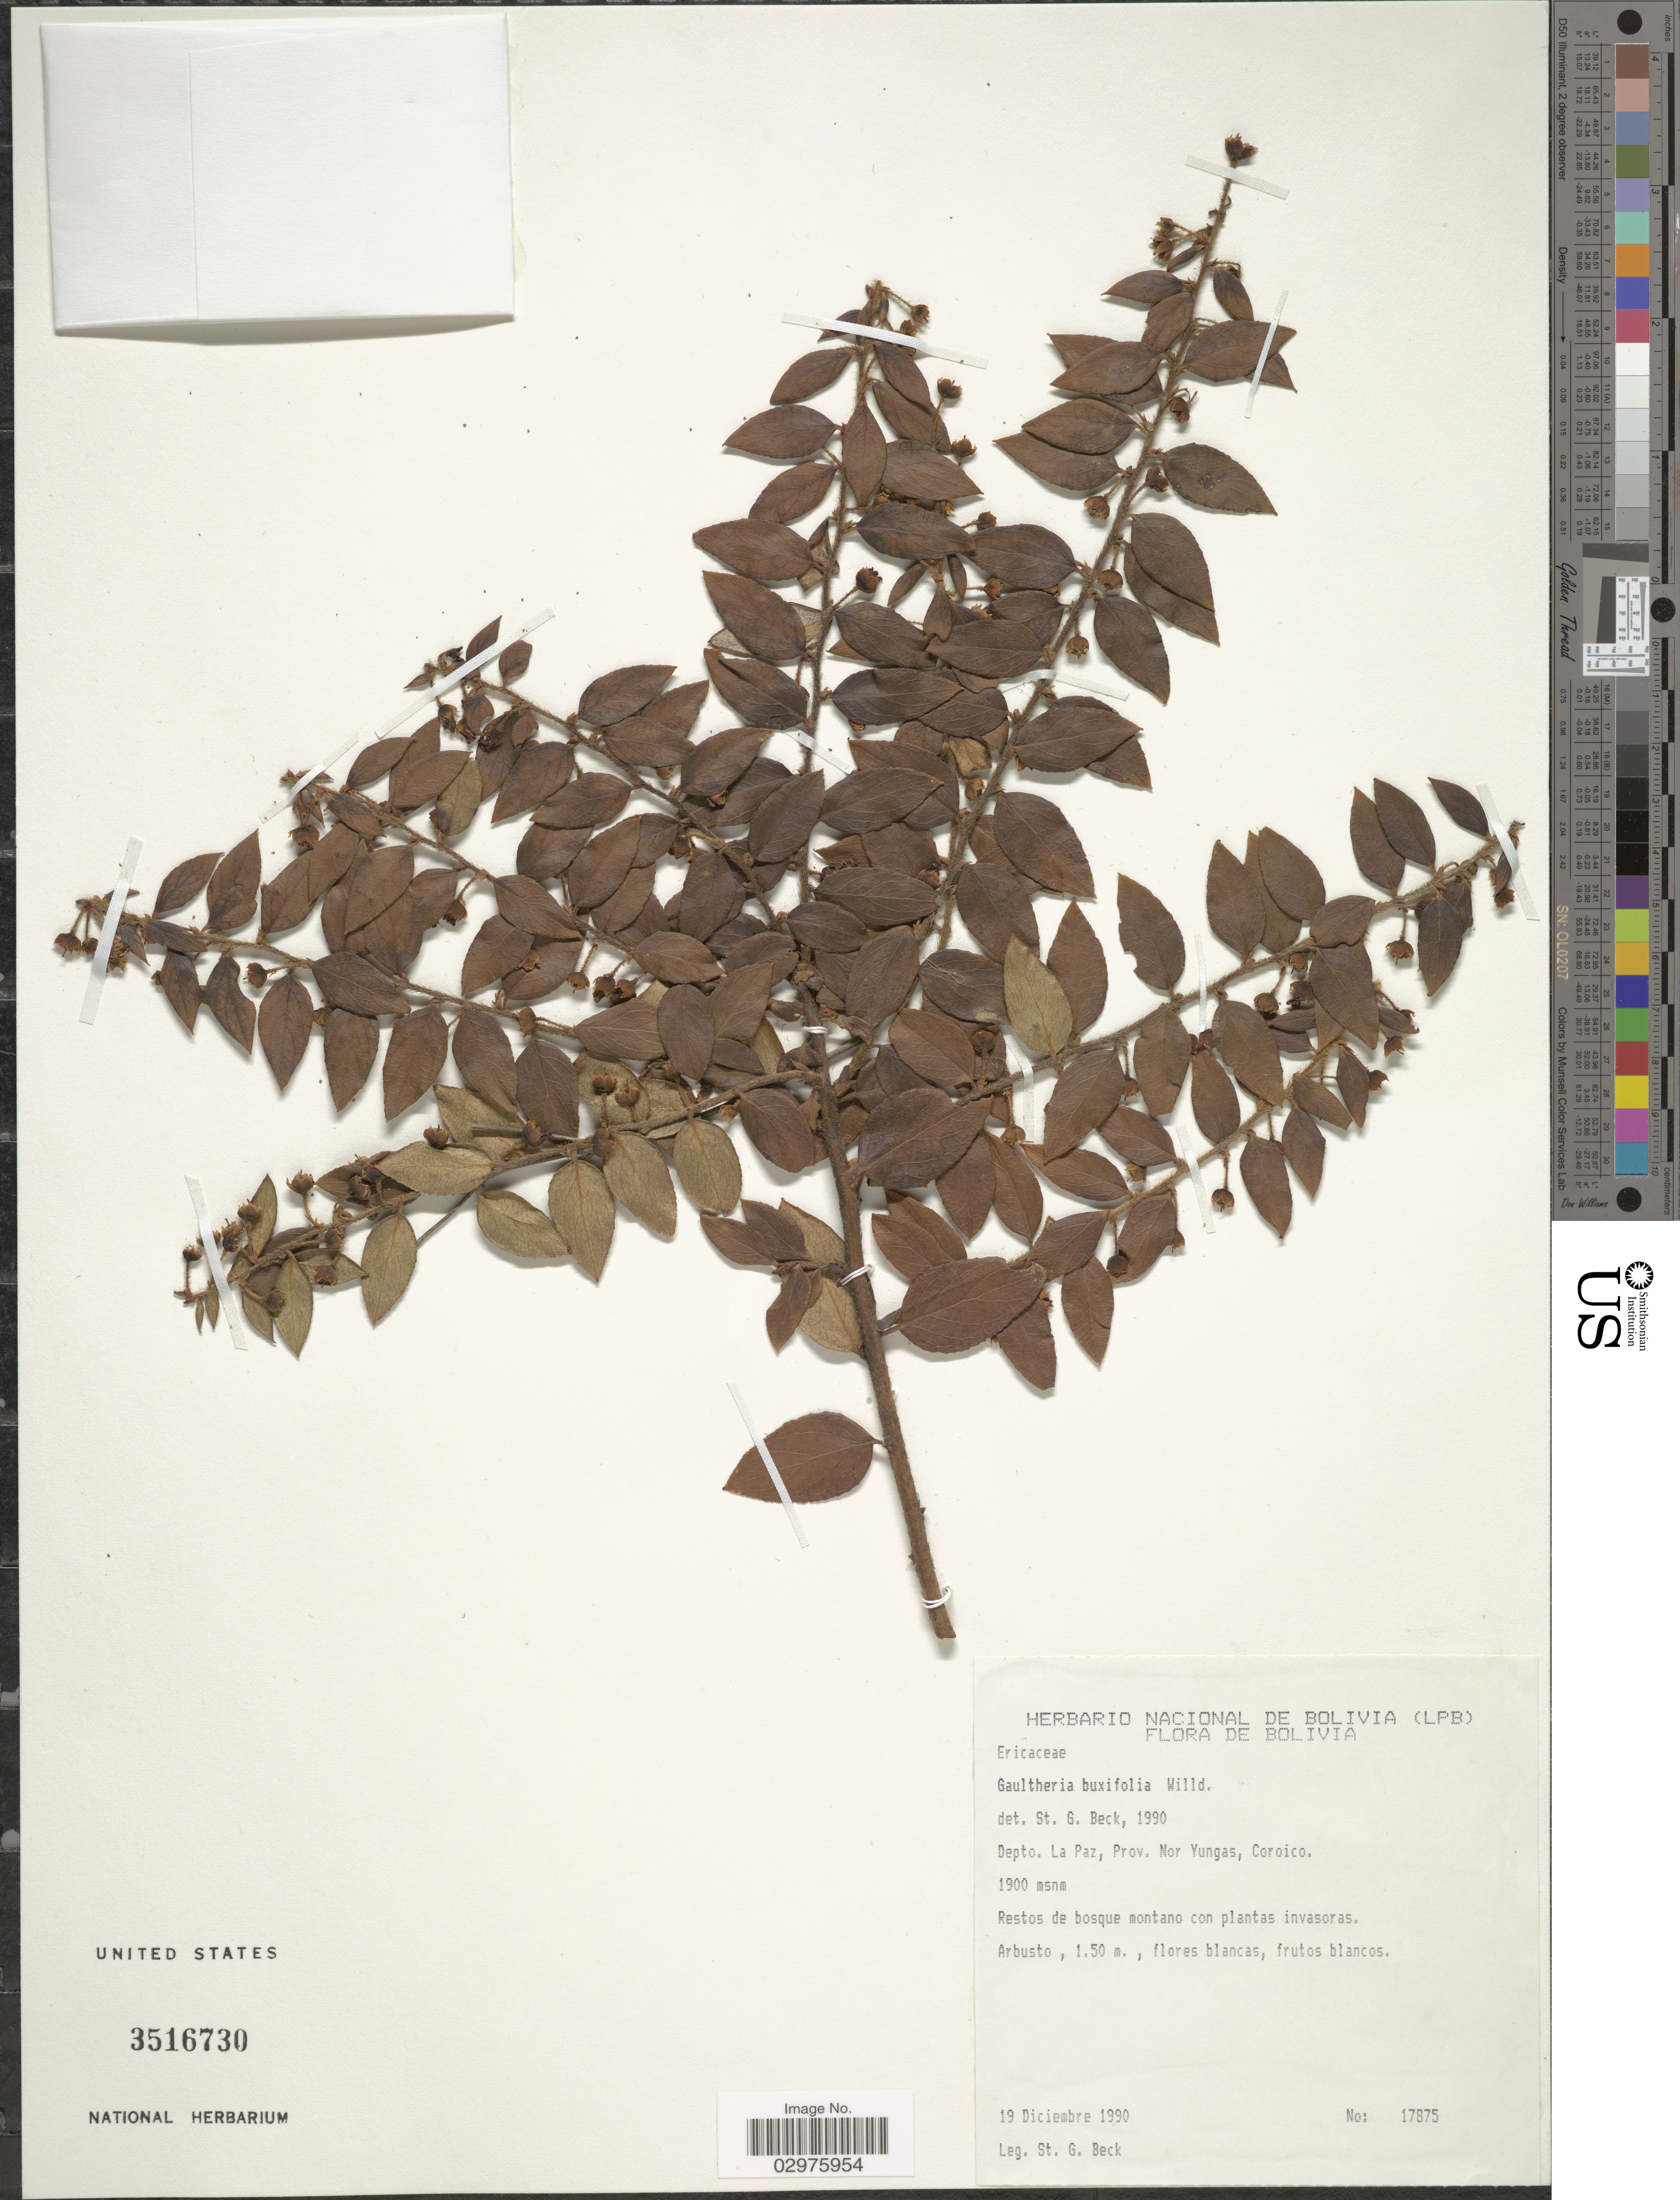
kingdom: Plantae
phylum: Tracheophyta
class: Magnoliopsida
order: Ericales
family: Ericaceae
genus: Gaultheria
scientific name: Gaultheria buxifolia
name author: Willd.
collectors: S. Beck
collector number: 17875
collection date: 1990-12-19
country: Bolivia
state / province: La Paz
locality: Depto. La Paz, Prov. Nor Yungas, Coroico.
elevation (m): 1900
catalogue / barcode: US 3516730